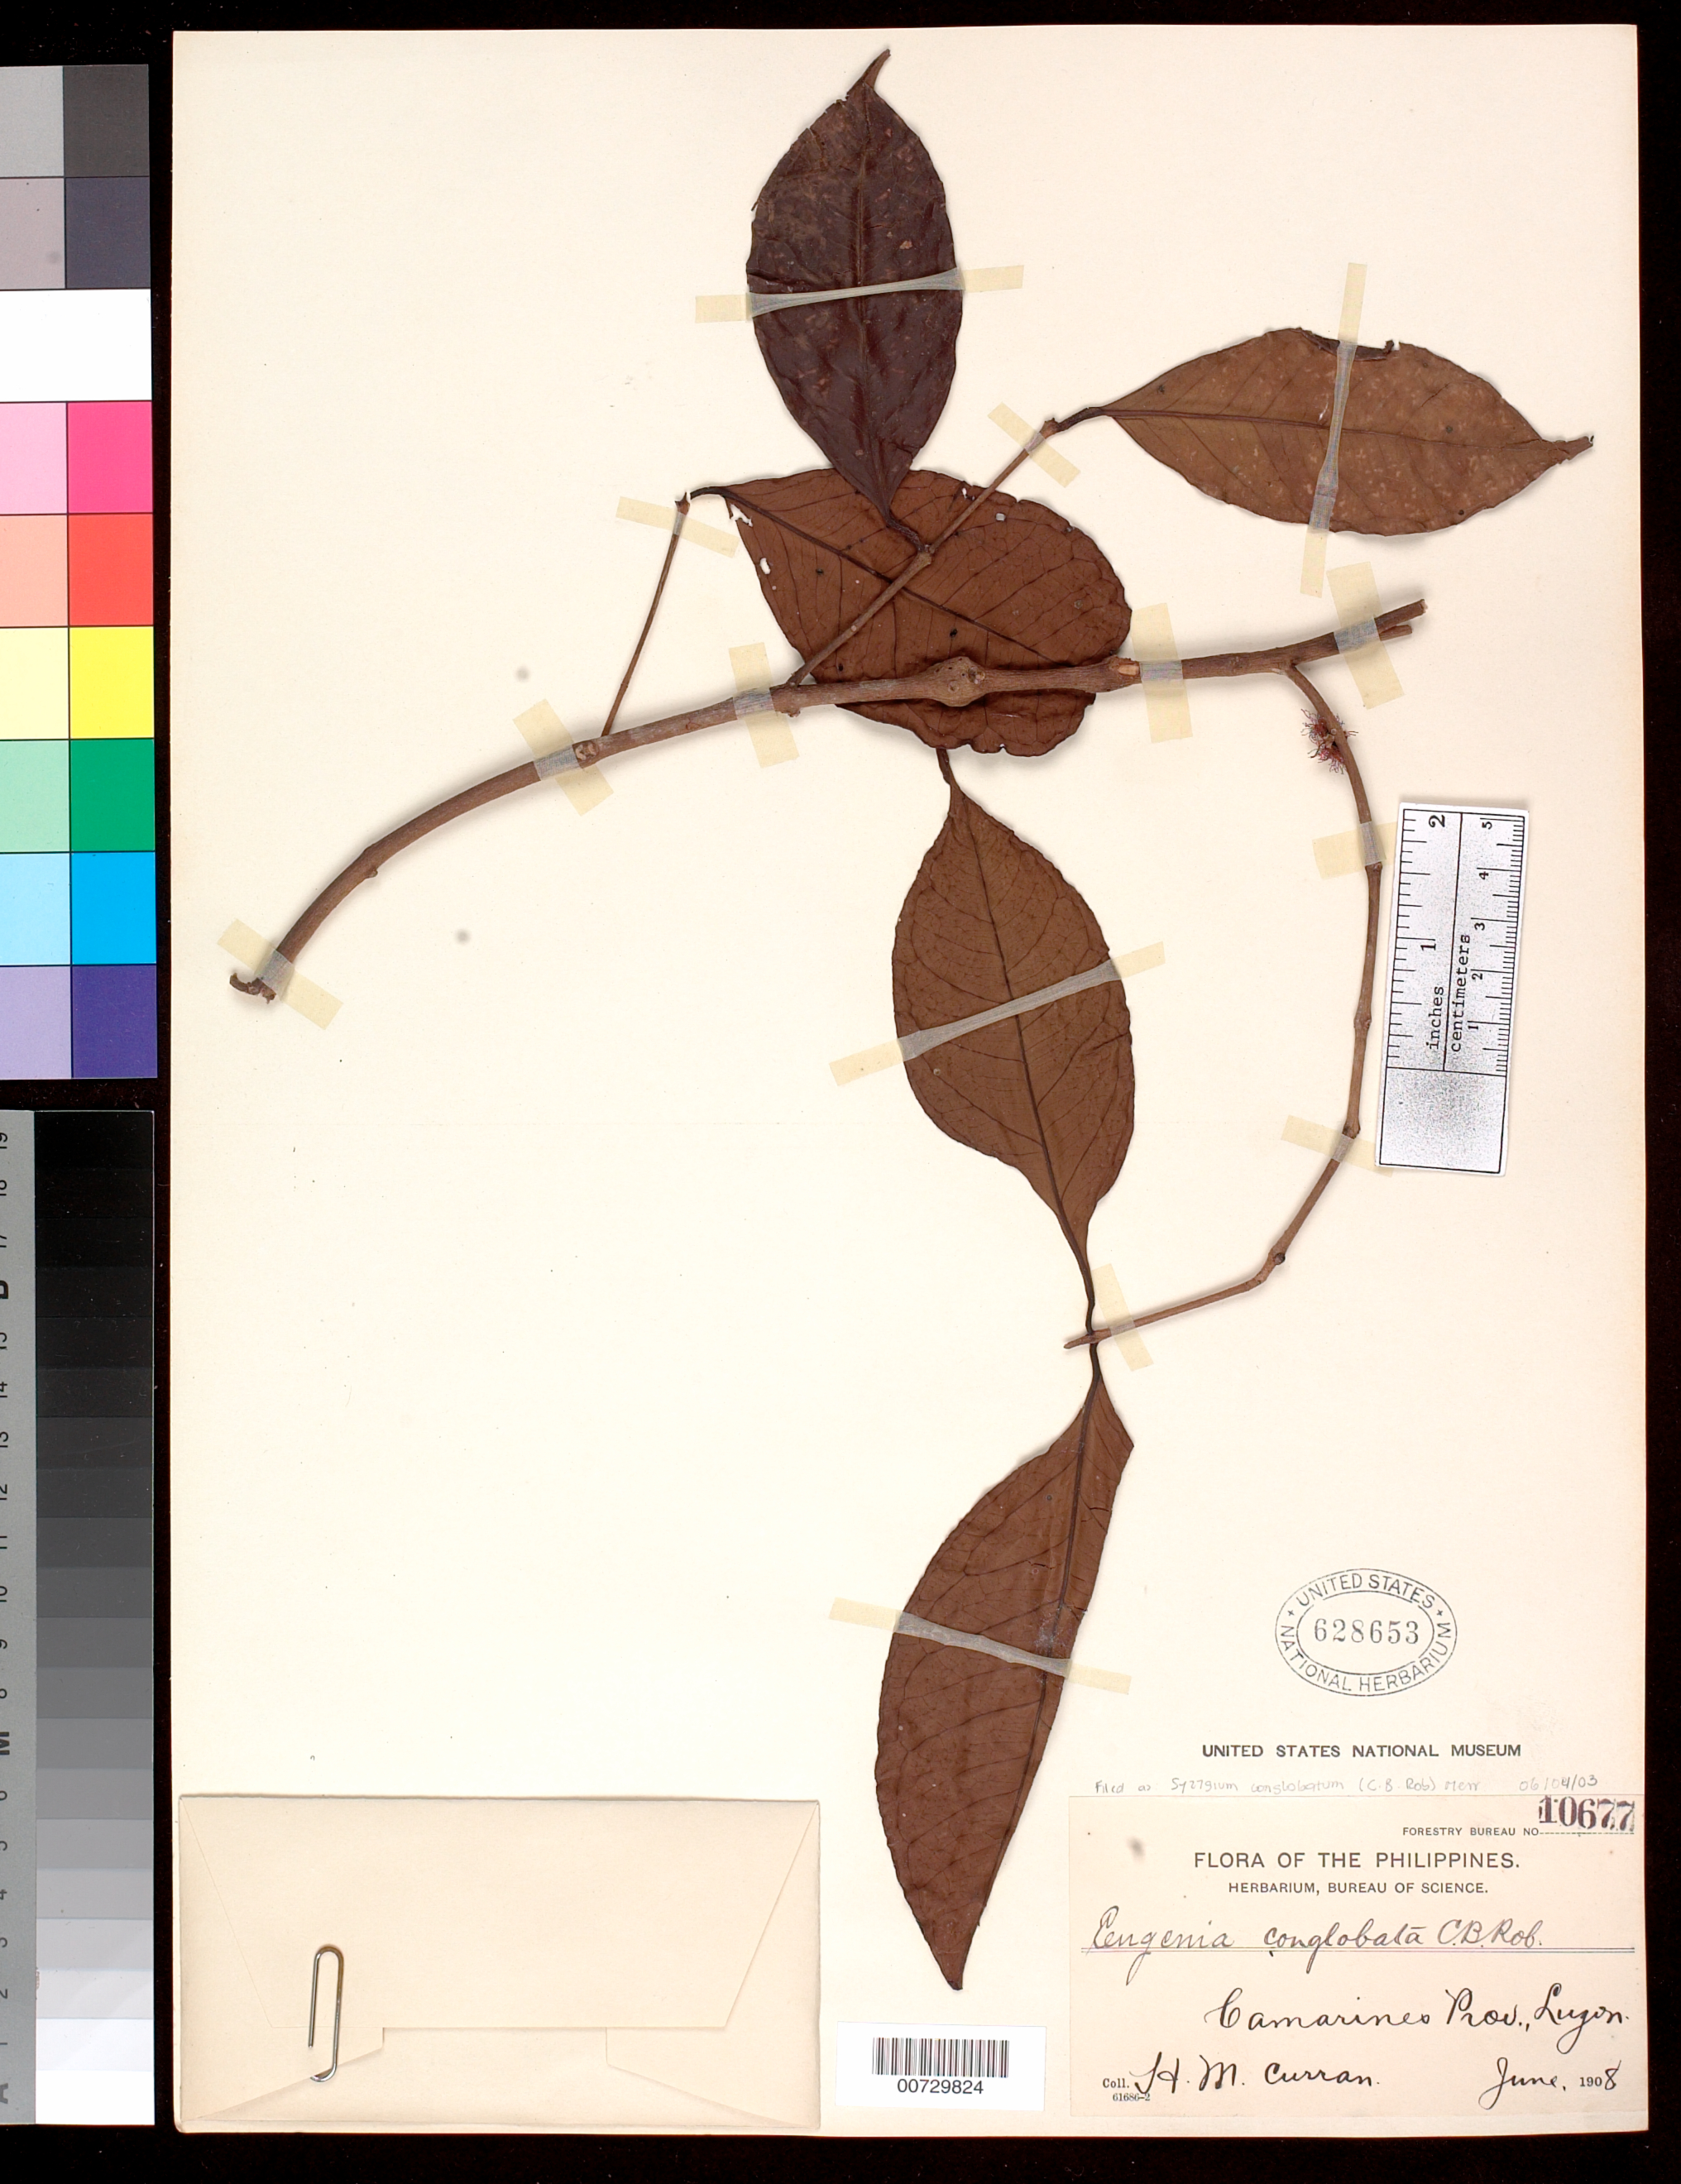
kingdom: Plantae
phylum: Tracheophyta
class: Magnoliopsida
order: Myrtales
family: Myrtaceae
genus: Syzygium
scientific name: Syzygium conglobatum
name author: (C.B. Rob.) Merr.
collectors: H. M. Curran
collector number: For.Bur. 10677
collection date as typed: Jun 1908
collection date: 1908-06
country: Philippines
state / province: Bicol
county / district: Camarines Norte / Camarines Sur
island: Luzon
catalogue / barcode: US 628653